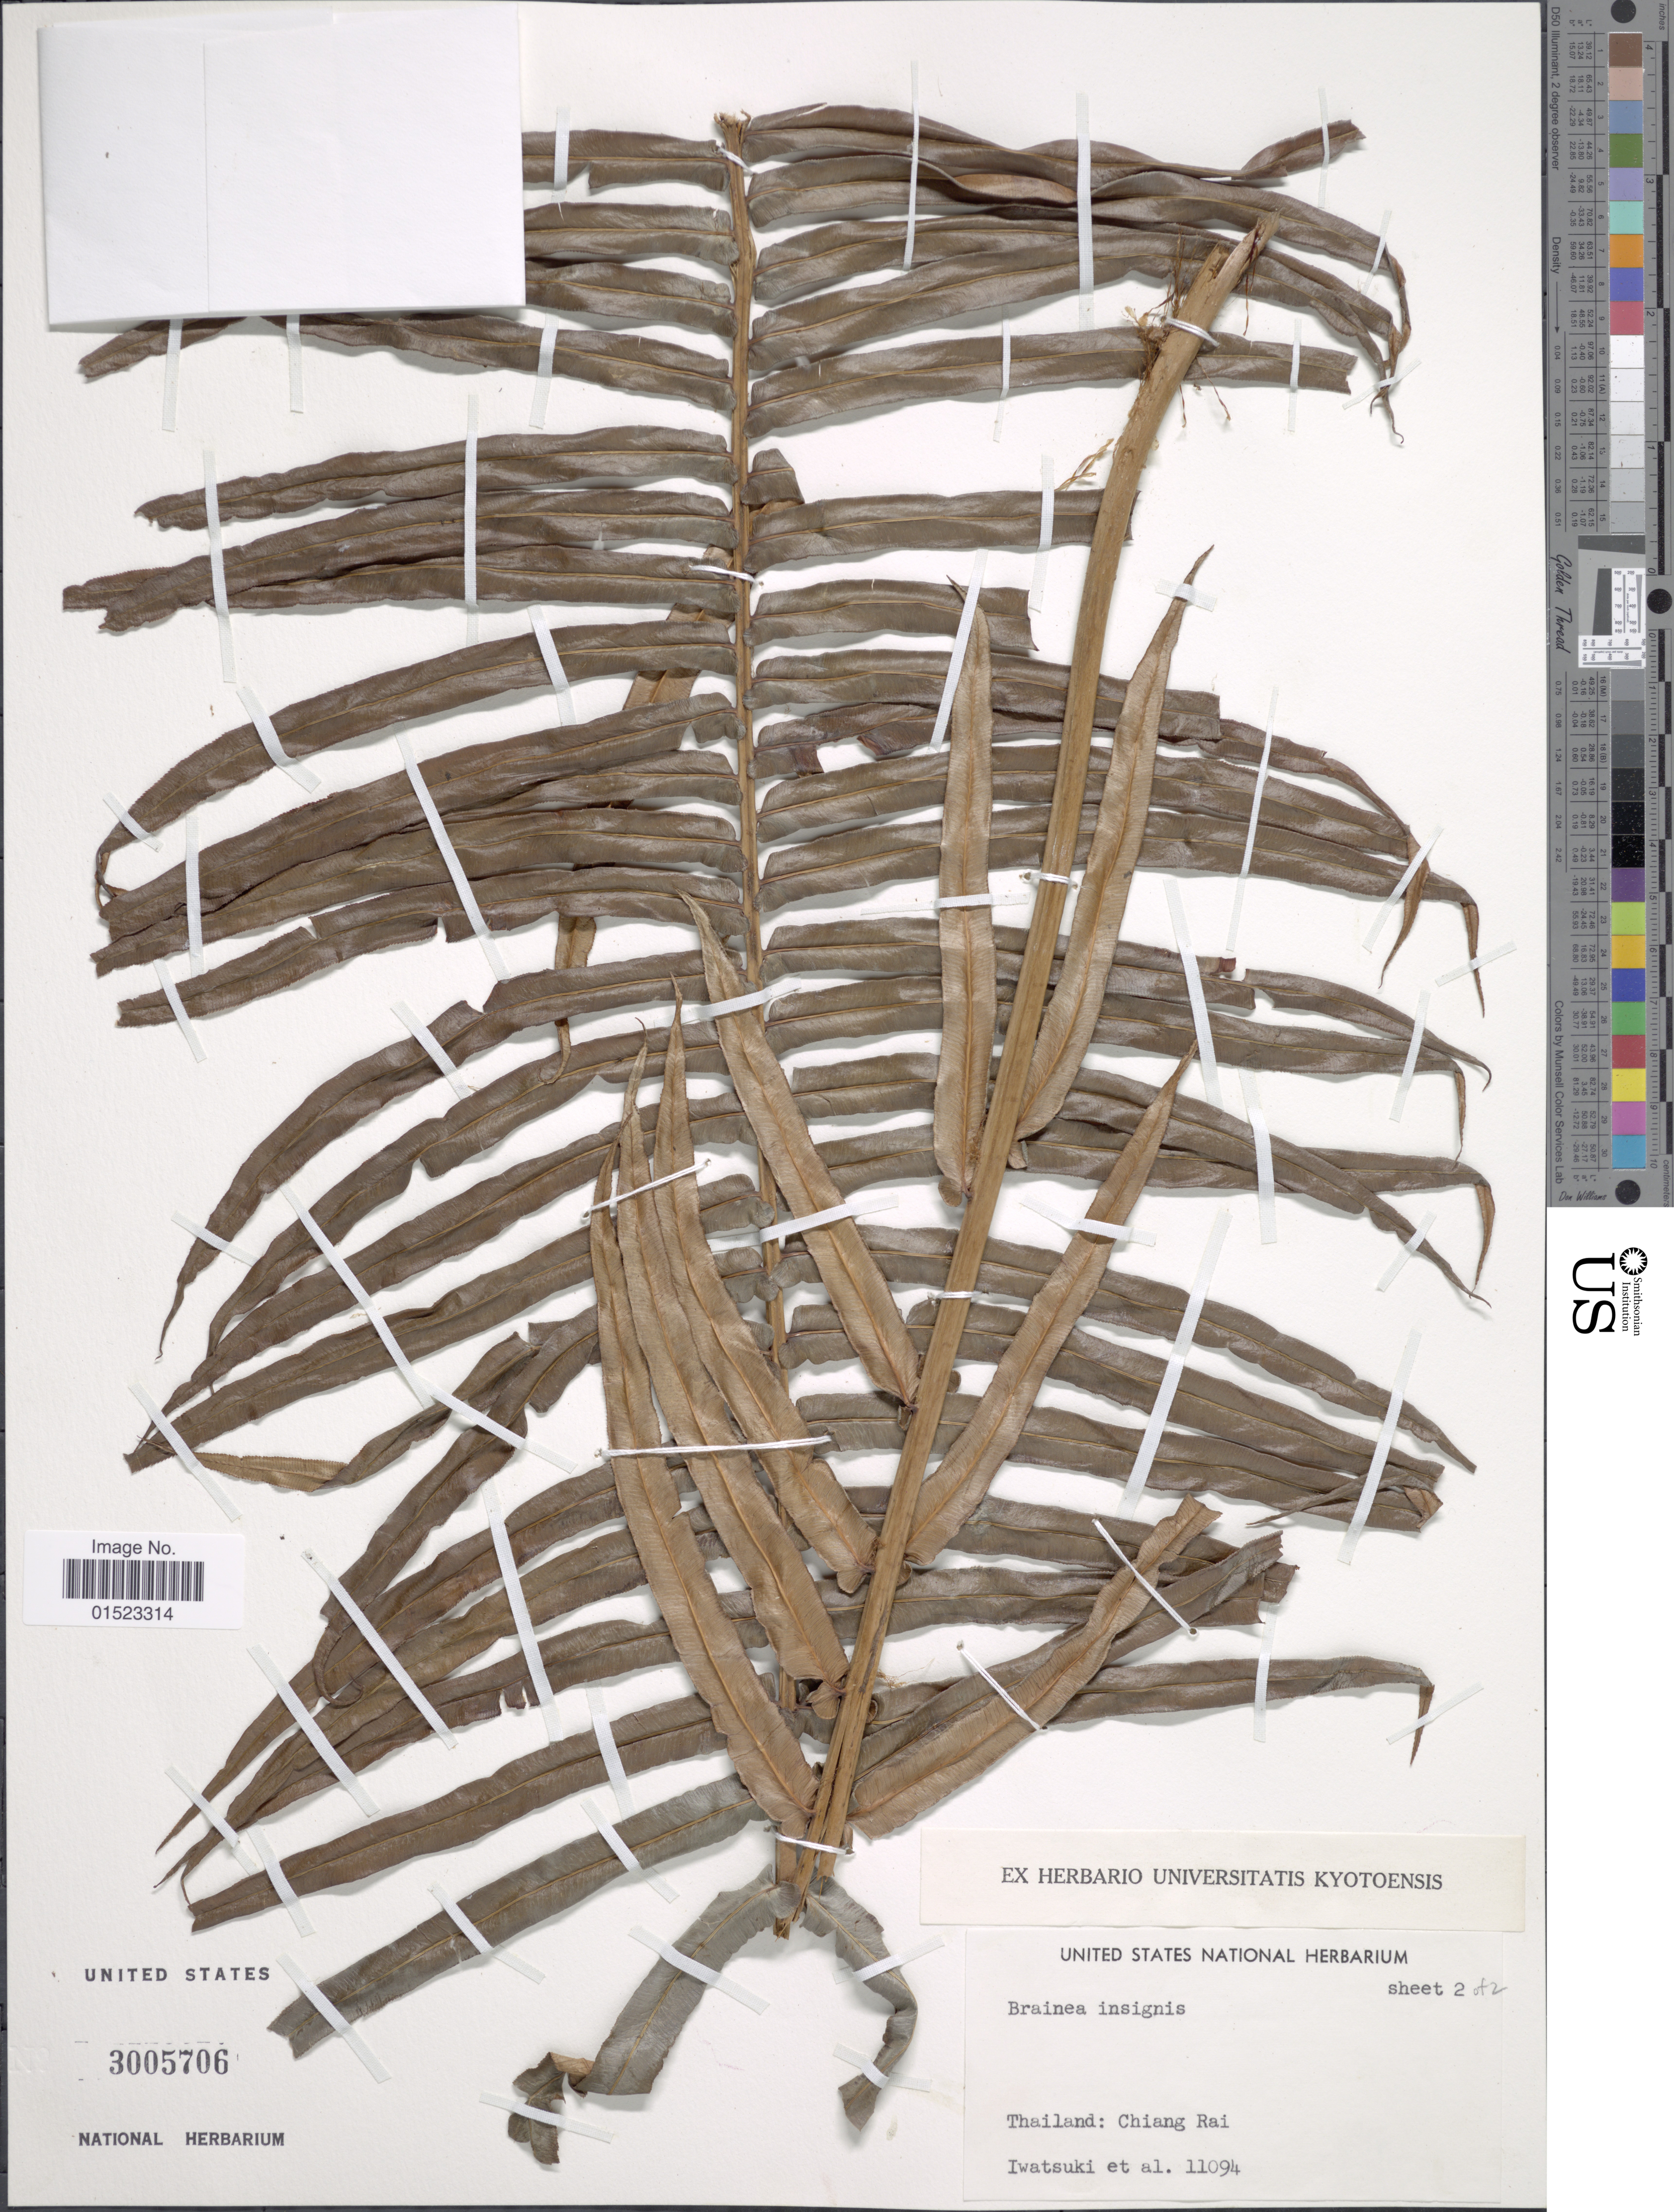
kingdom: Plantae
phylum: Tracheophyta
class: Polypodiopsida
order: Polypodiales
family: Blechnaceae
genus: Brainea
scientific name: Brainea insignis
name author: (Hook.) J. Sm.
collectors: K. Iwatsuki & et al.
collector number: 11094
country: Thailand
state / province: Chiang Rai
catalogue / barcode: US 3005706